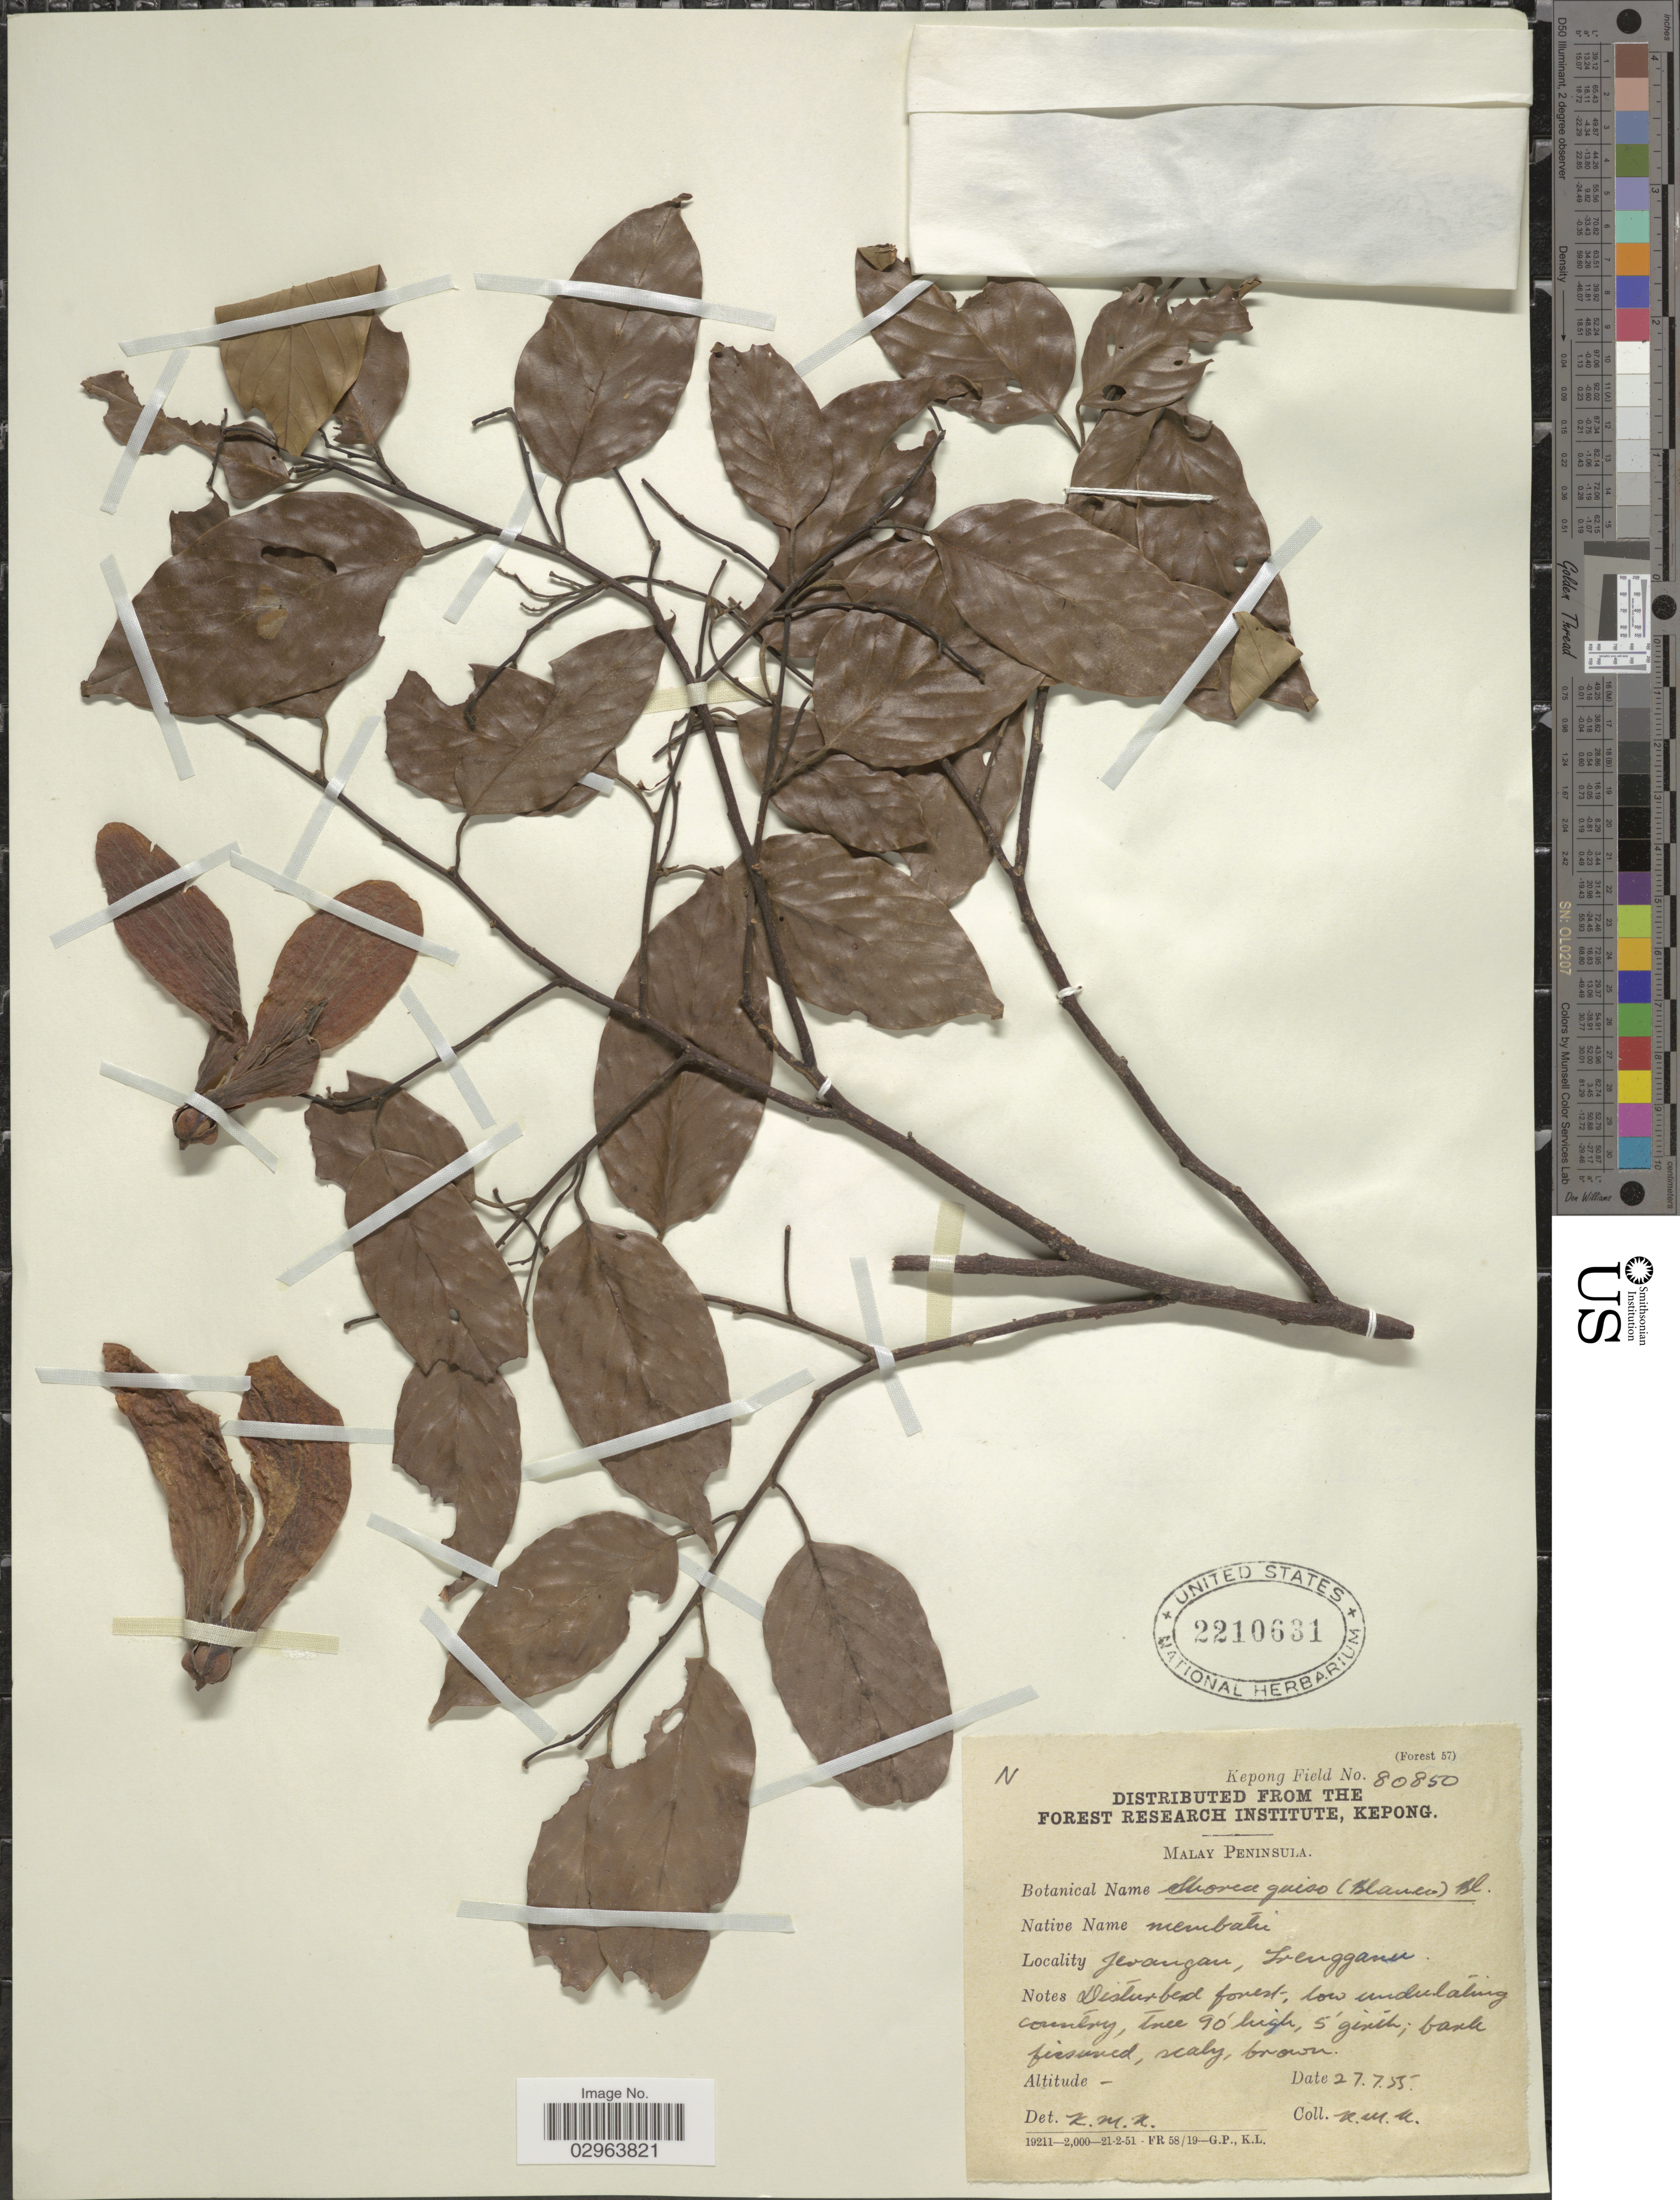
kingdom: Plantae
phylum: Tracheophyta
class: Magnoliopsida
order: Malvales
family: Dipterocarpaceae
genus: Shorea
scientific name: Shorea guiso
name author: (Blanco) Blume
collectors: K. M. K.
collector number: Kepong Field 80850?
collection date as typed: Transcribed d/m/y: 27/7/55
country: Malaysia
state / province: Terengganu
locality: Malay Peninsula. Jevangan, Trengganu.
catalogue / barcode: US 2210631